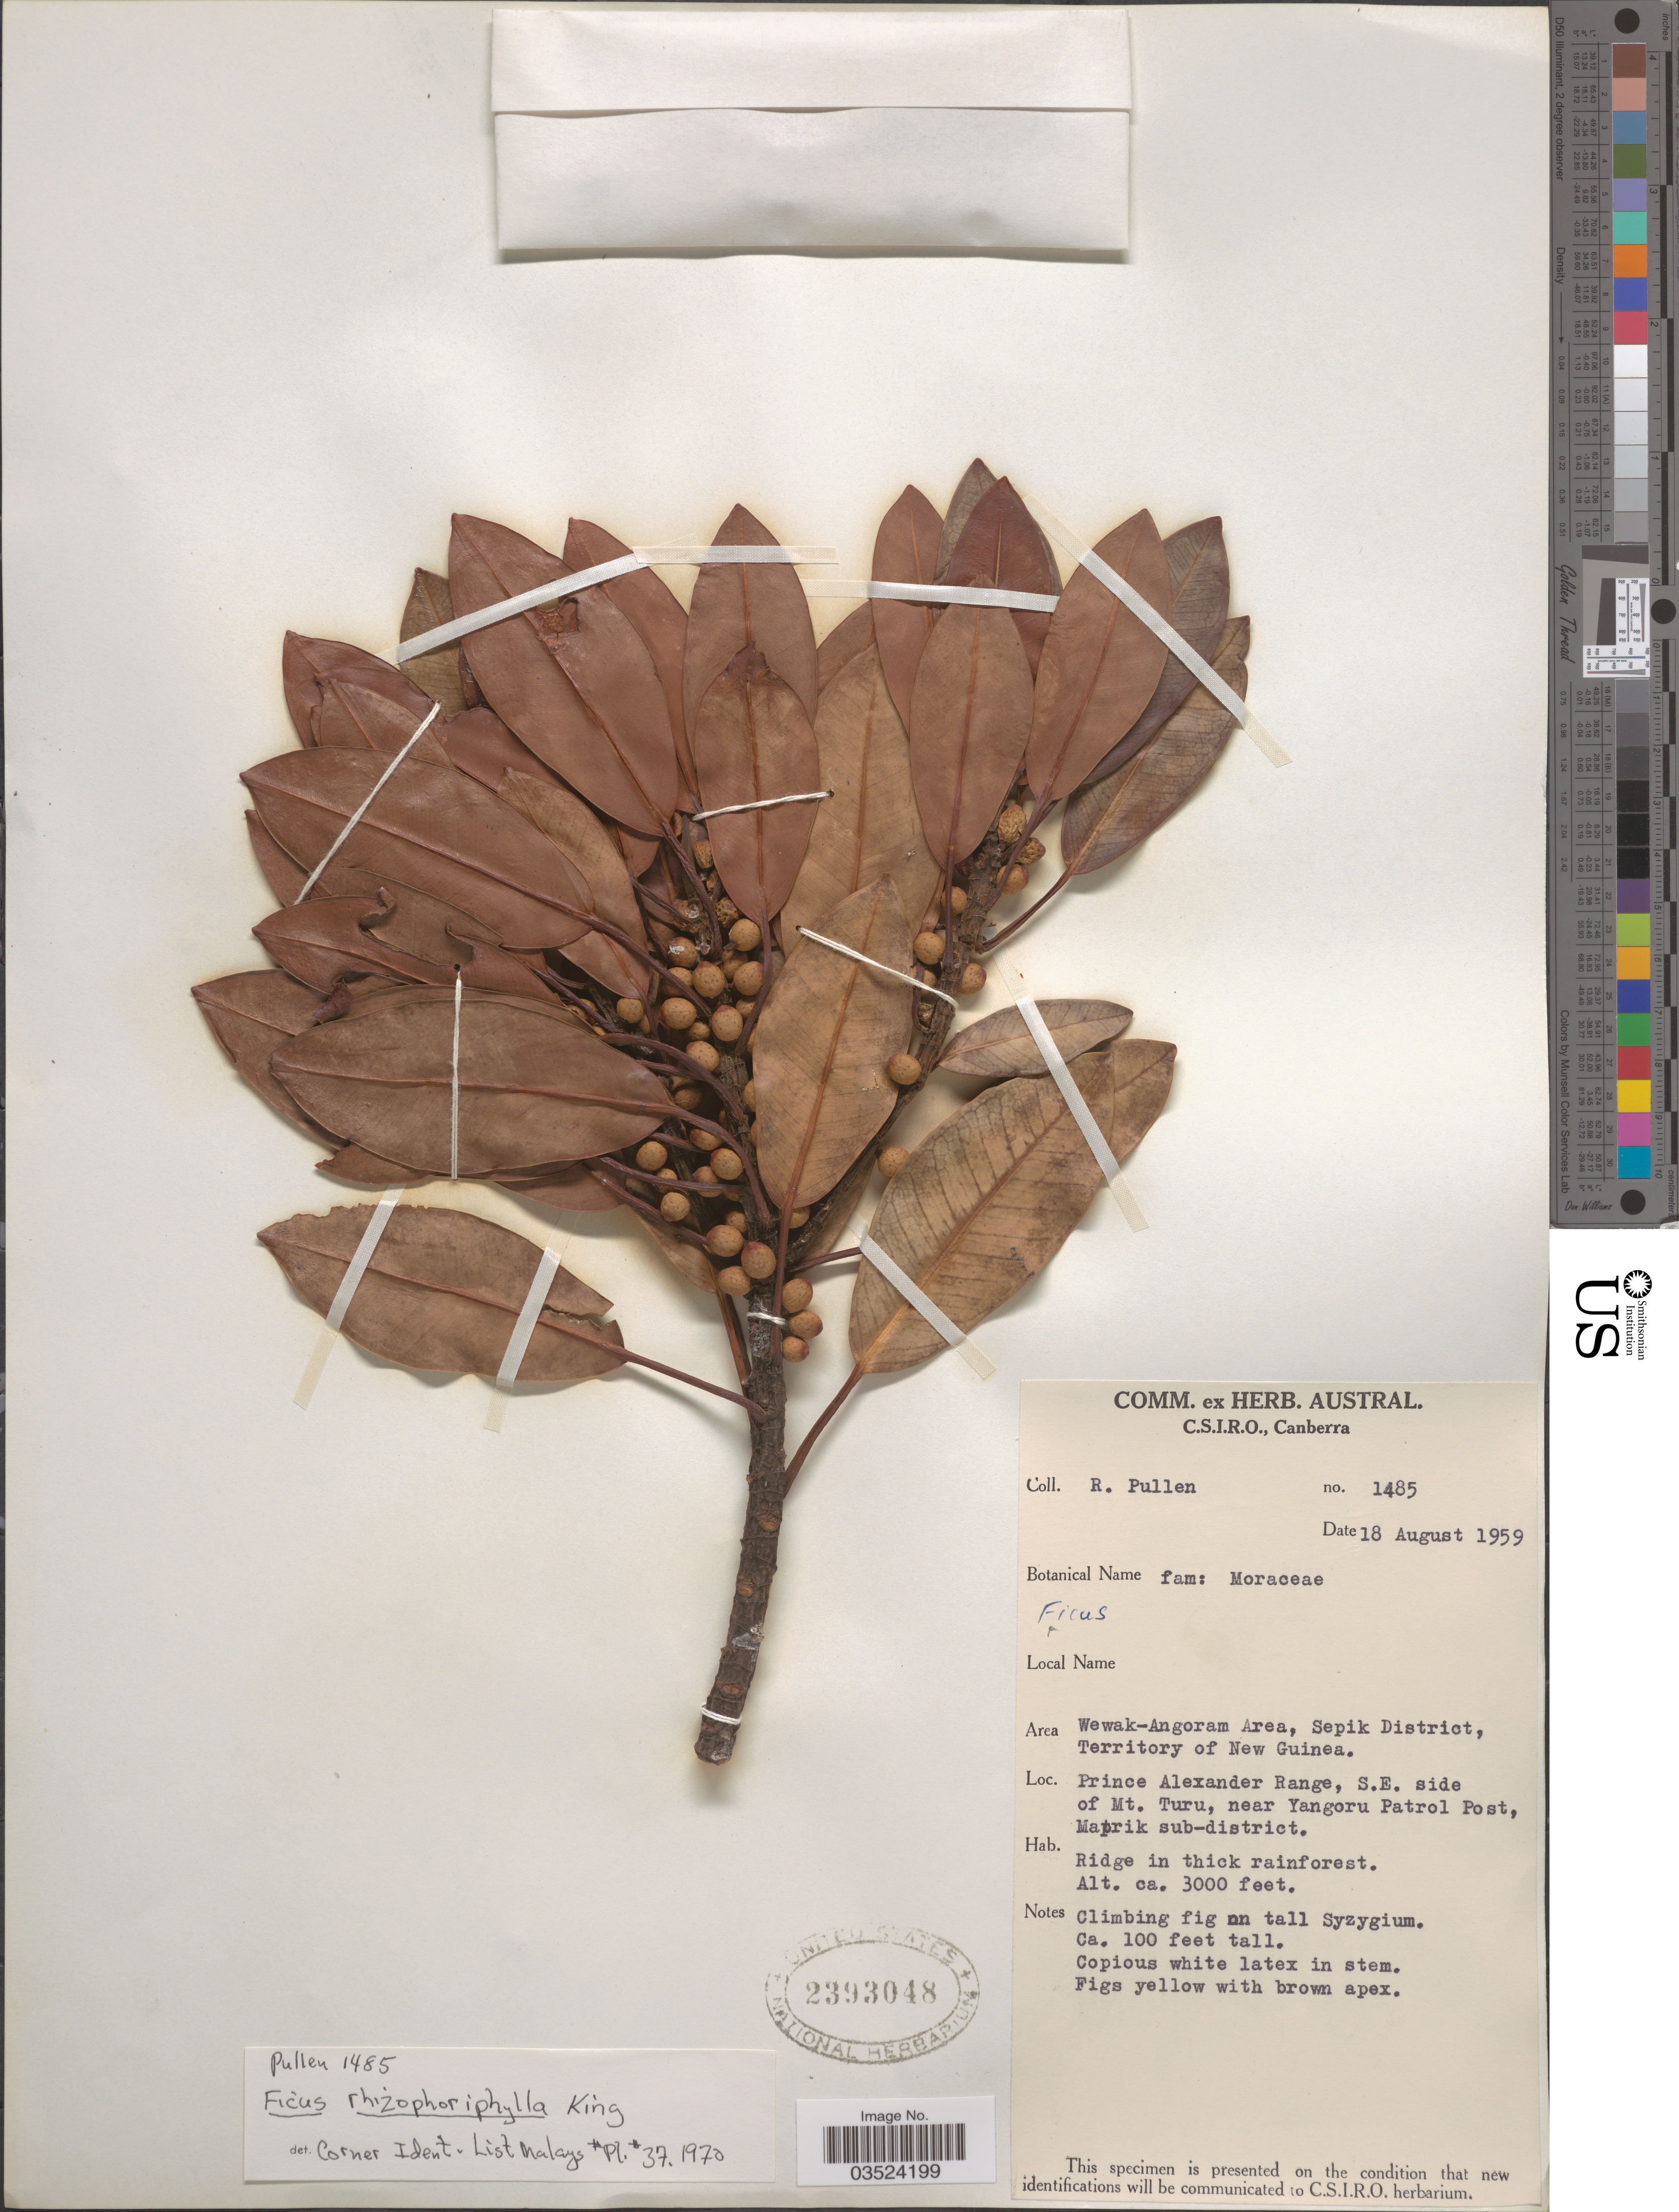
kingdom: Plantae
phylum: Tracheophyta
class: Magnoliopsida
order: Rosales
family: Moraceae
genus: Ficus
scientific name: Ficus rhizophoriphylla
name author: King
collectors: R. Pullen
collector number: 1485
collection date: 1959-08-18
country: Papua New Guinea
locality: Area Wewak-Angoram Area, Sepik District, Territory of New Guinea. Prince Alexander Range, S.E. side of Mt. Turu, near Yangoro Patrol Post, Marik sub-district.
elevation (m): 914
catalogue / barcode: US 2393048